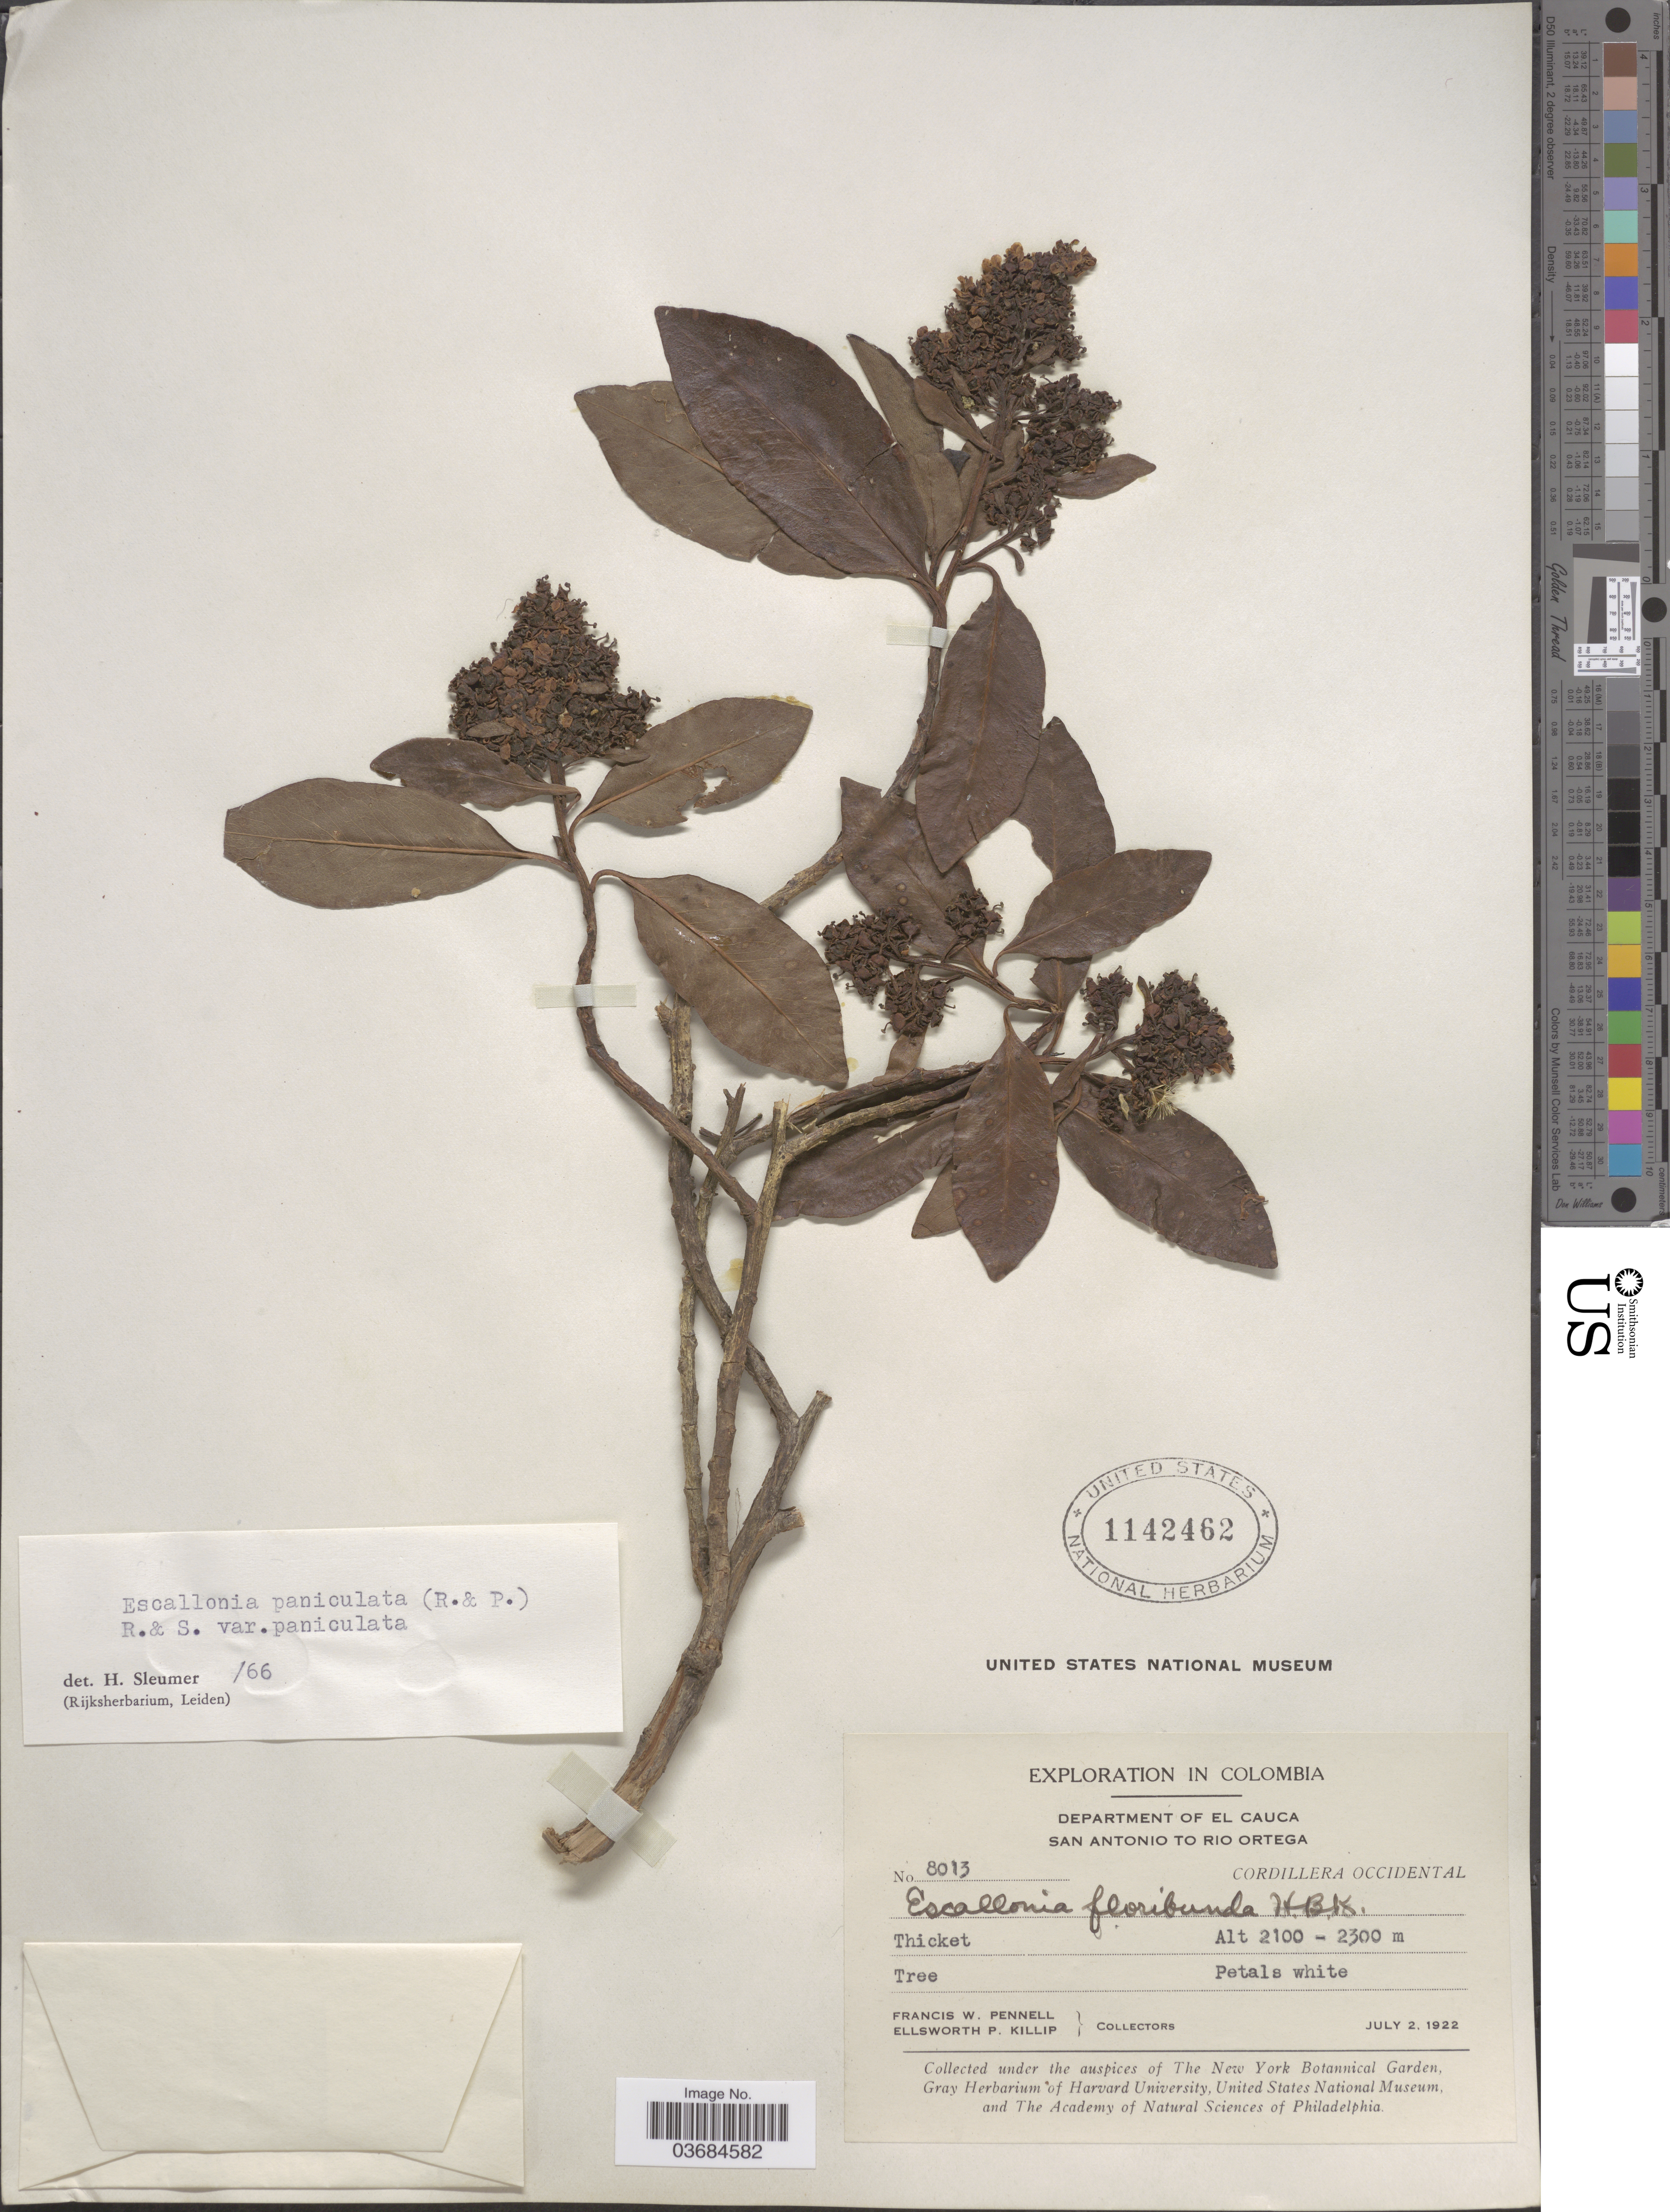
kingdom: Plantae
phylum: Tracheophyta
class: Magnoliopsida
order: Escalloniales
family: Escalloniaceae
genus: Escallonia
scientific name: Escallonia paniculata var. paniculata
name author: (Ruiz & Pav.) Roem. & Schult.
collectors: F. W. Pennell & E. P. Killip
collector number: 8013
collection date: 1922-07-02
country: Colombia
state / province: Cauca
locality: Exploration in Colombia. Department of El Cauca. San Antonio to Rio Ortega. Cordillera Occidental.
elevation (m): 2100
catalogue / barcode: US 1142462